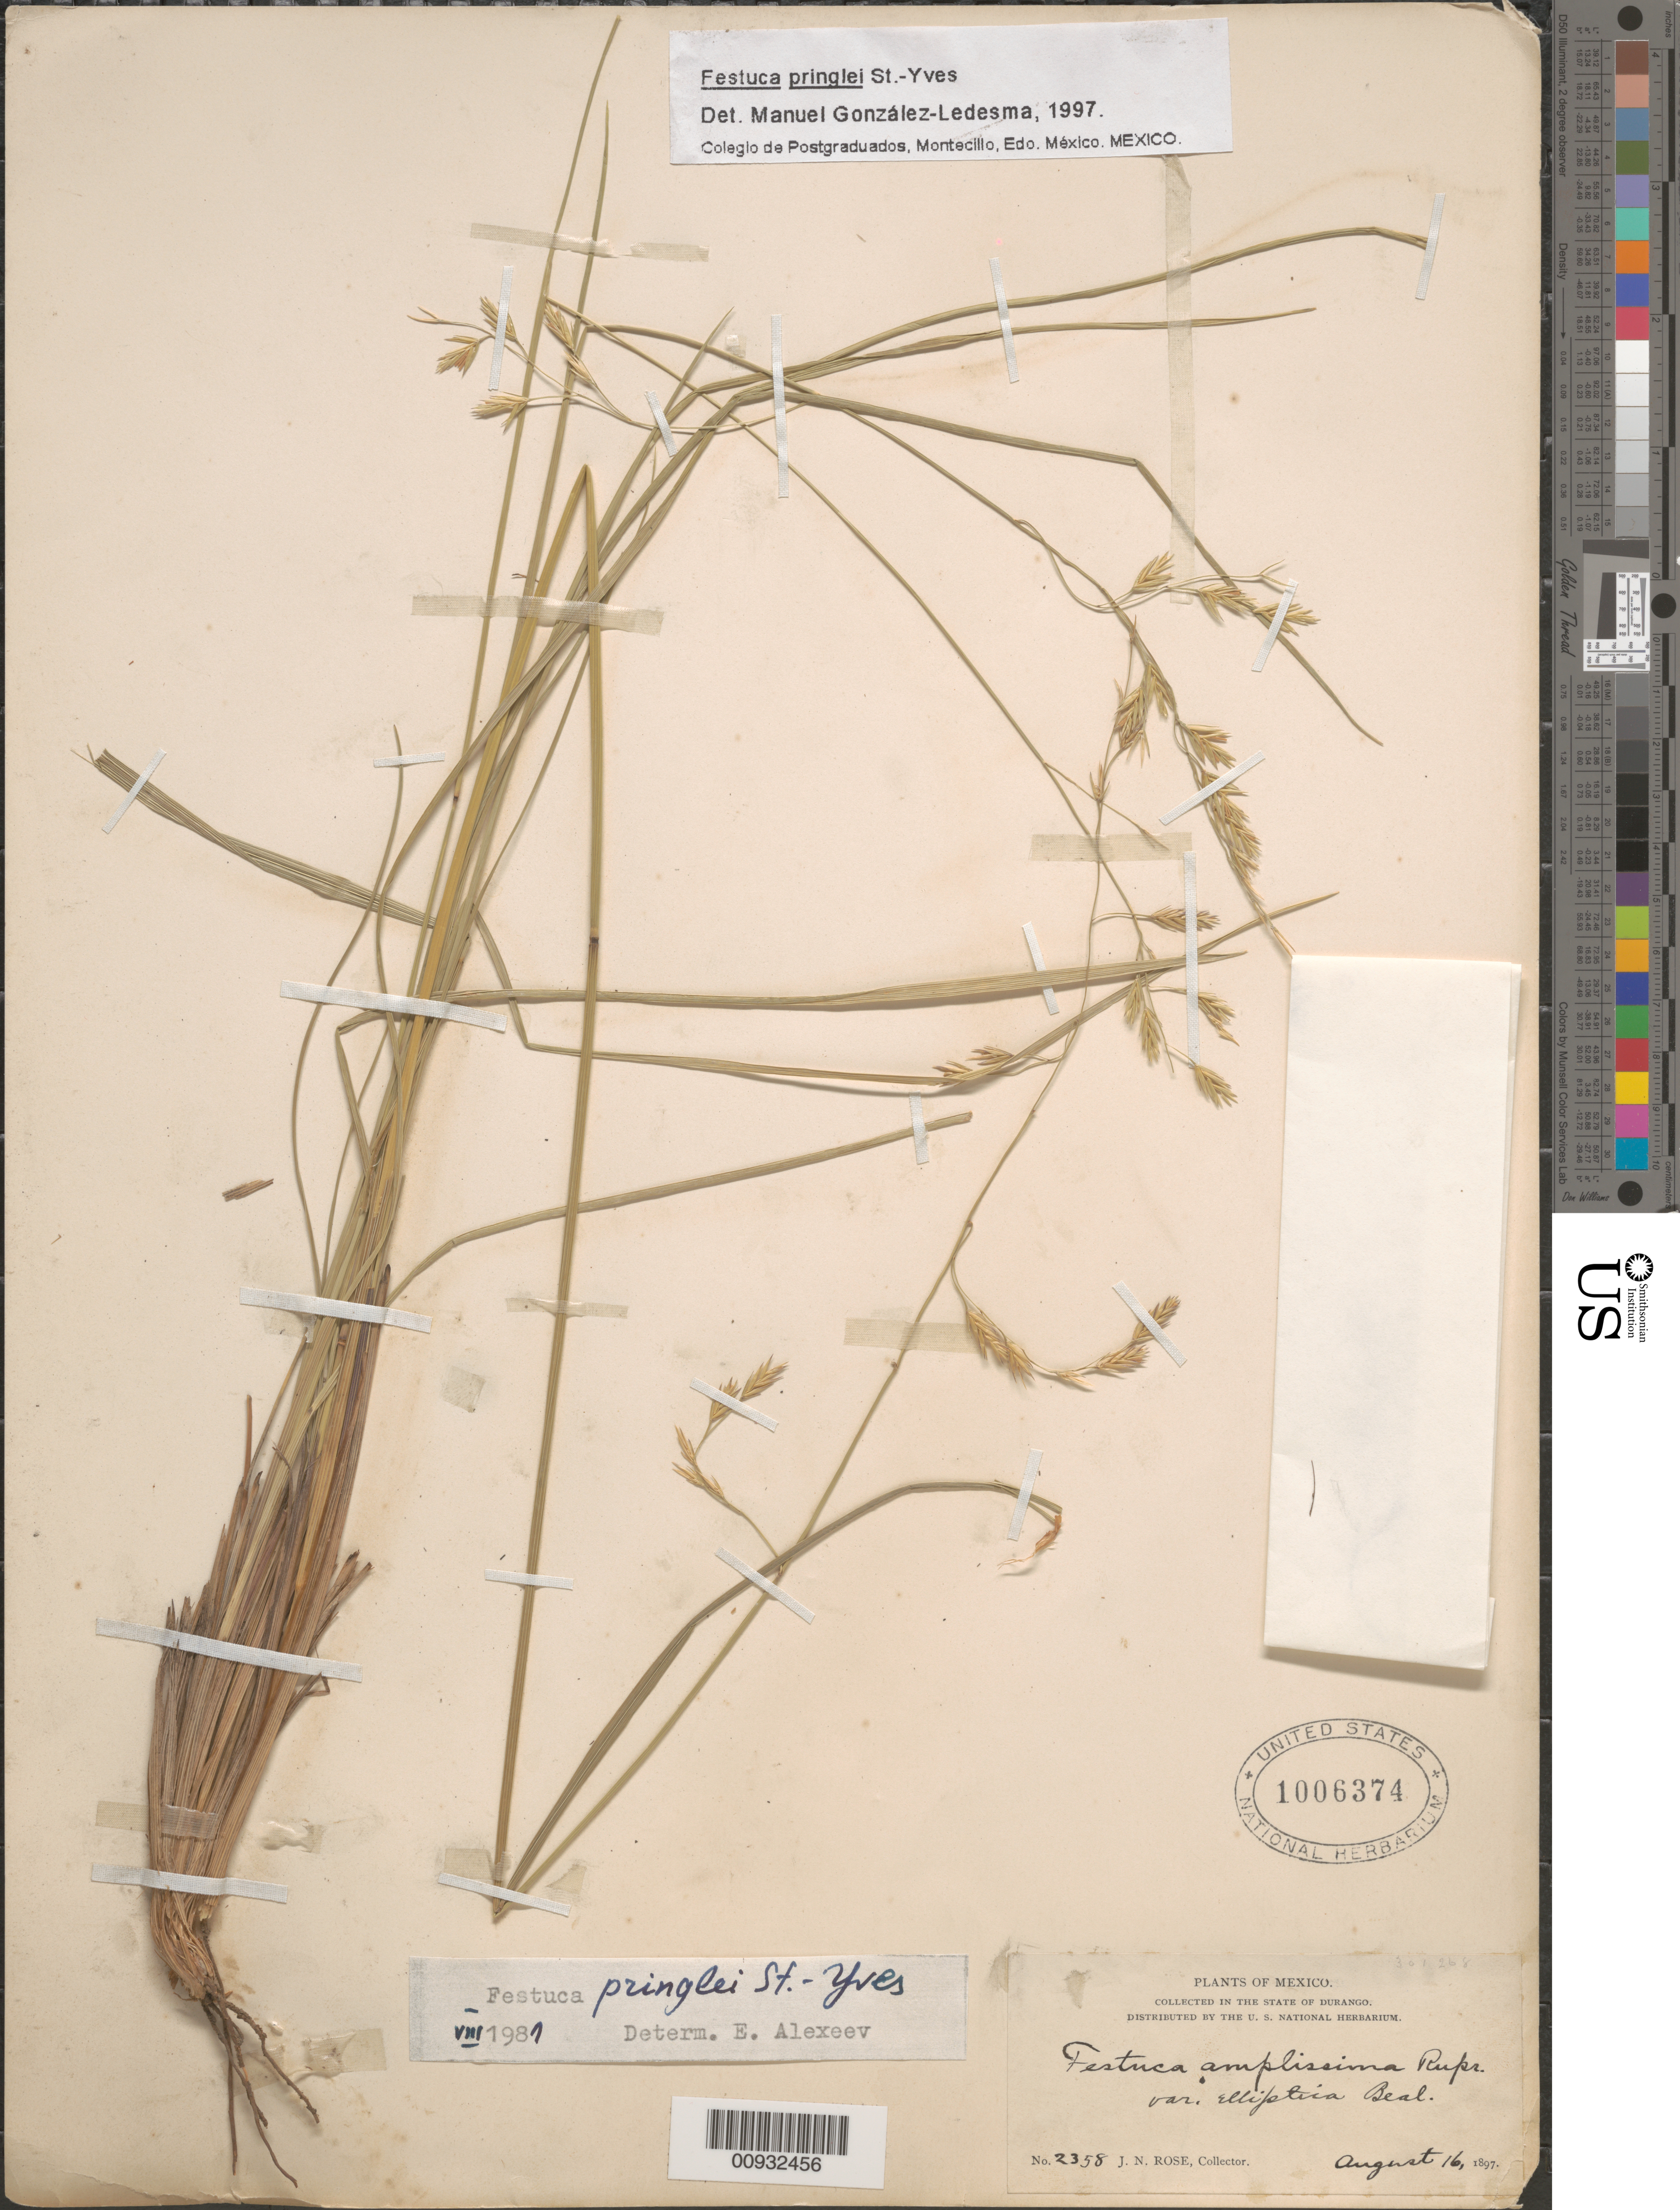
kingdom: Plantae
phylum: Tracheophyta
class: Liliopsida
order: Poales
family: Poaceae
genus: Festuca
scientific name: Festuca pringlei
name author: Saint-Yves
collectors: J. N. Rose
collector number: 2358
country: Mexico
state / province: Durango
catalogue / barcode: US 1006374